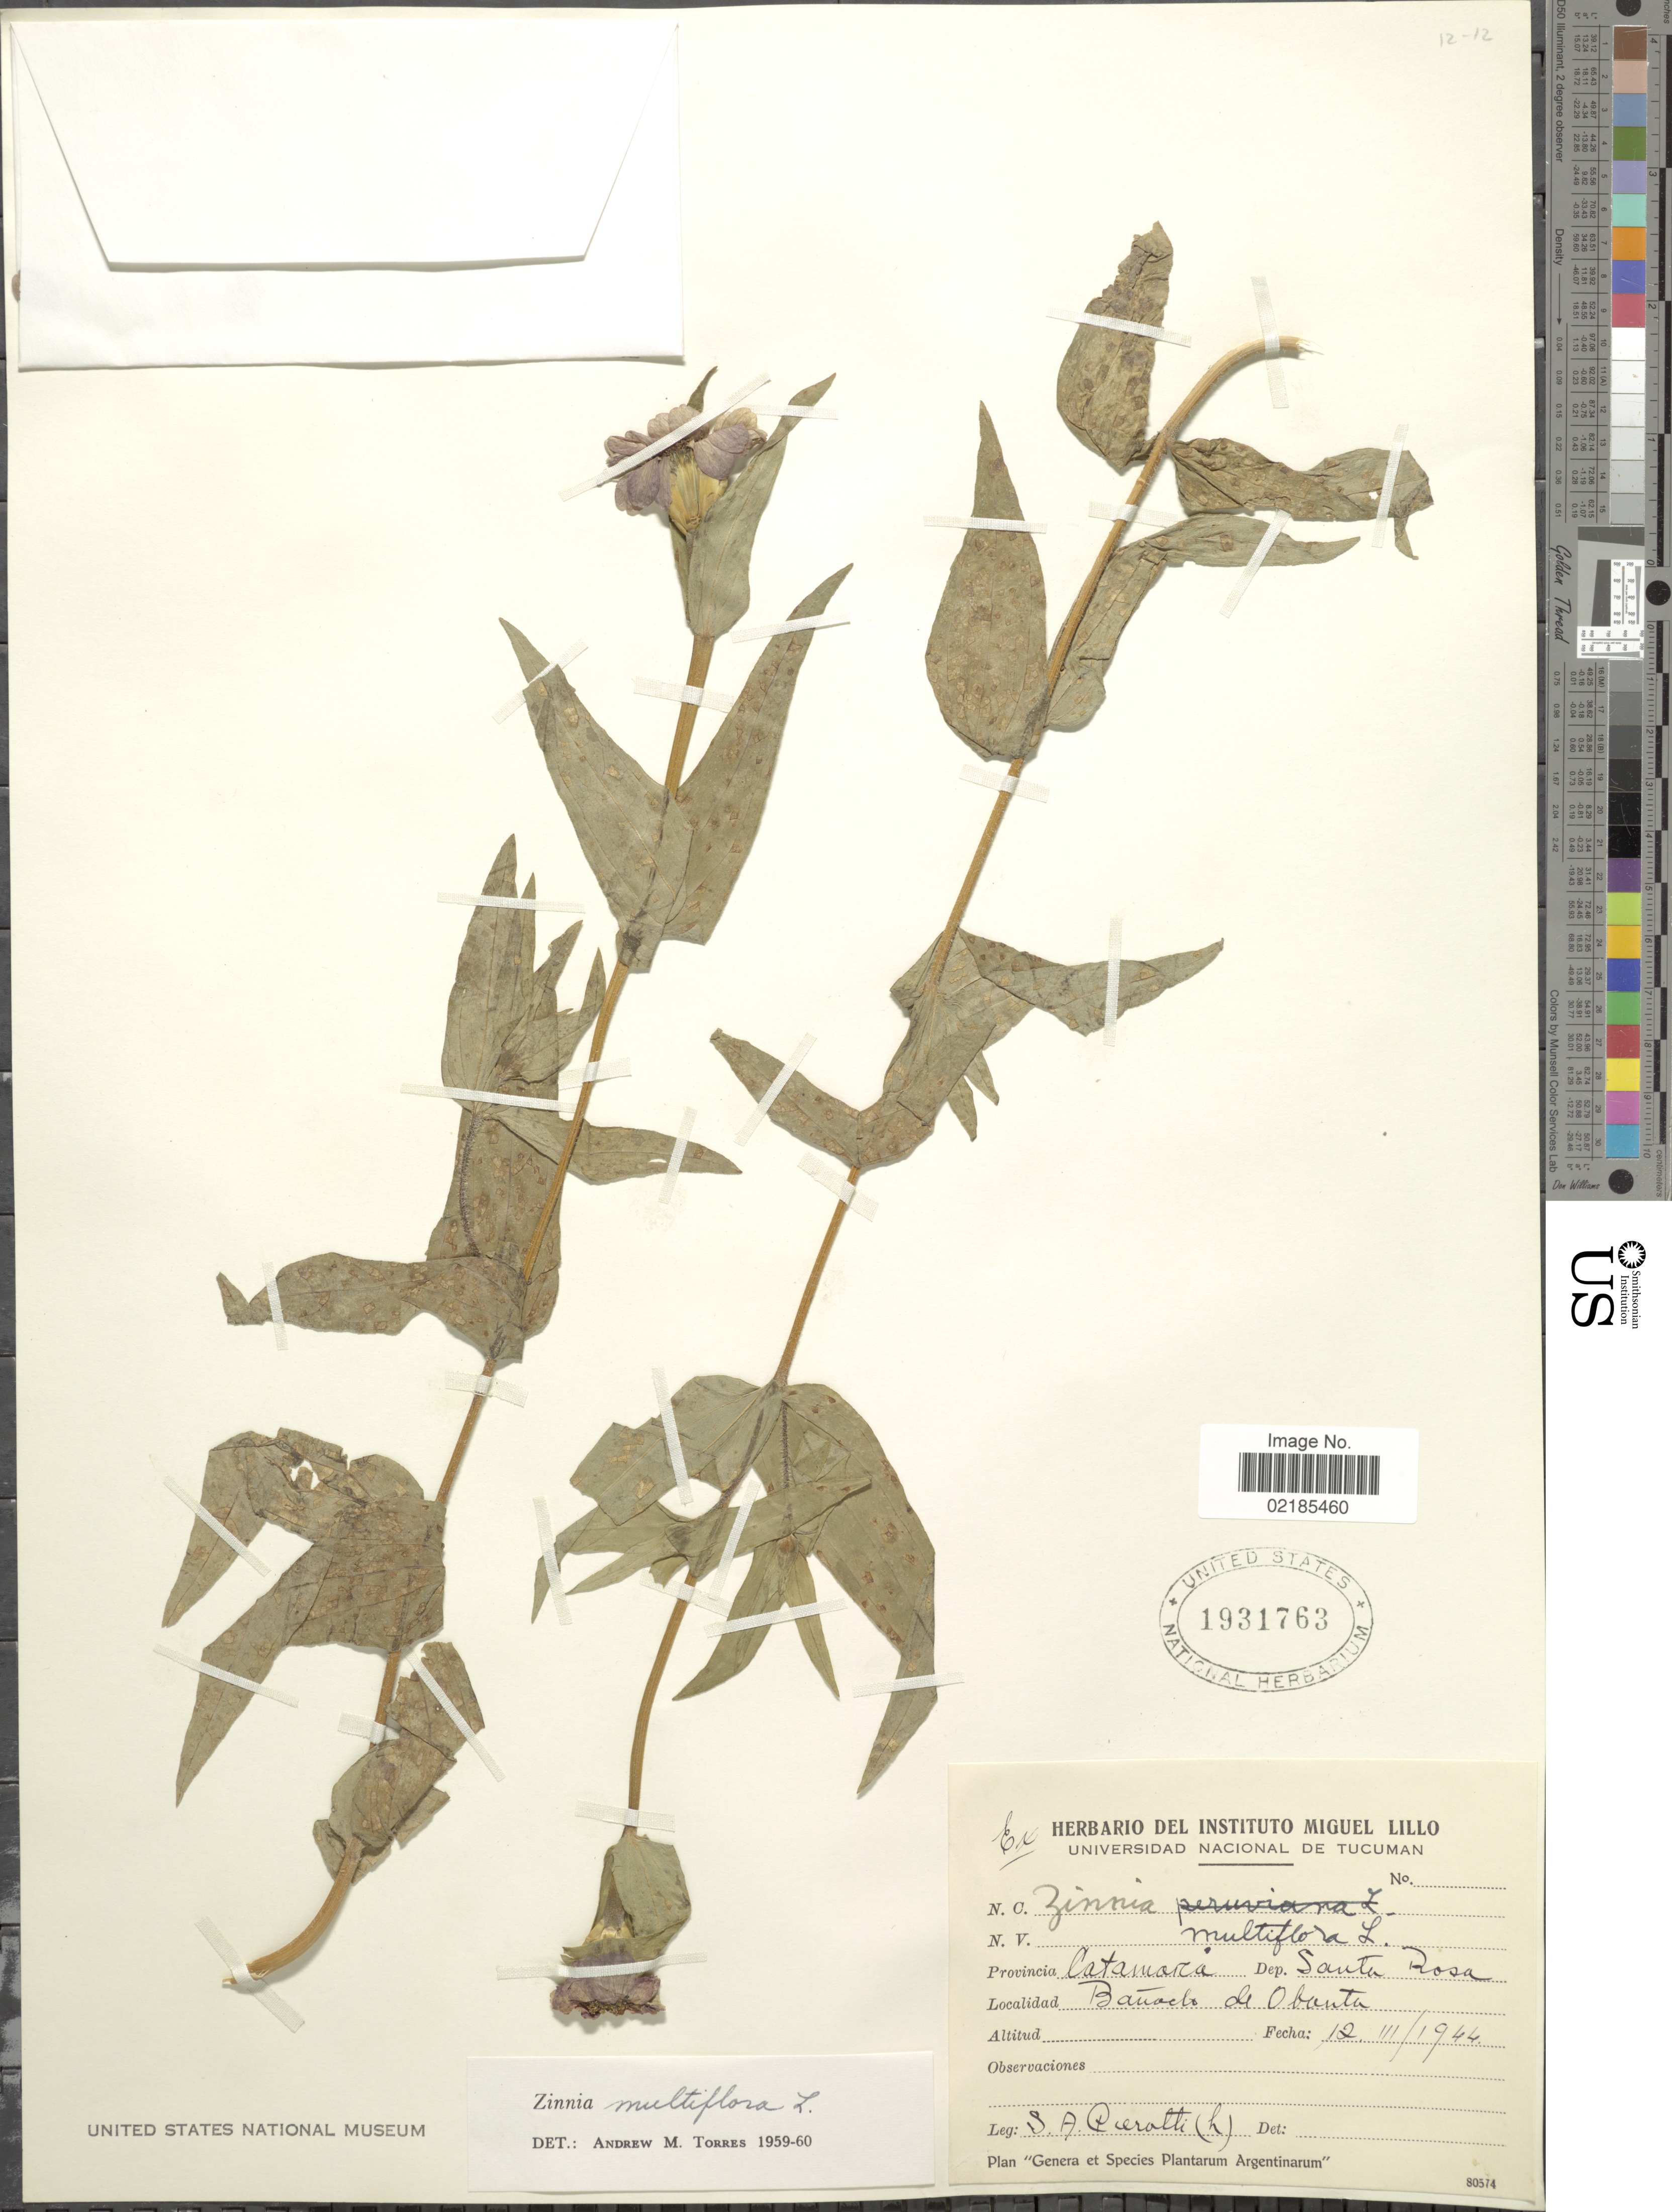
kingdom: Plantae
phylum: Tracheophyta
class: Magnoliopsida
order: Asterales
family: Asteraceae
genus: Zinnia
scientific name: Zinnia multiflora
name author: L.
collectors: S. A. Pierotti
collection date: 1944-03-12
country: Argentina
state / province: Catamarca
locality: Dep. Santa Rosa, Bañado de Ovanta.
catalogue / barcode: US 1931763